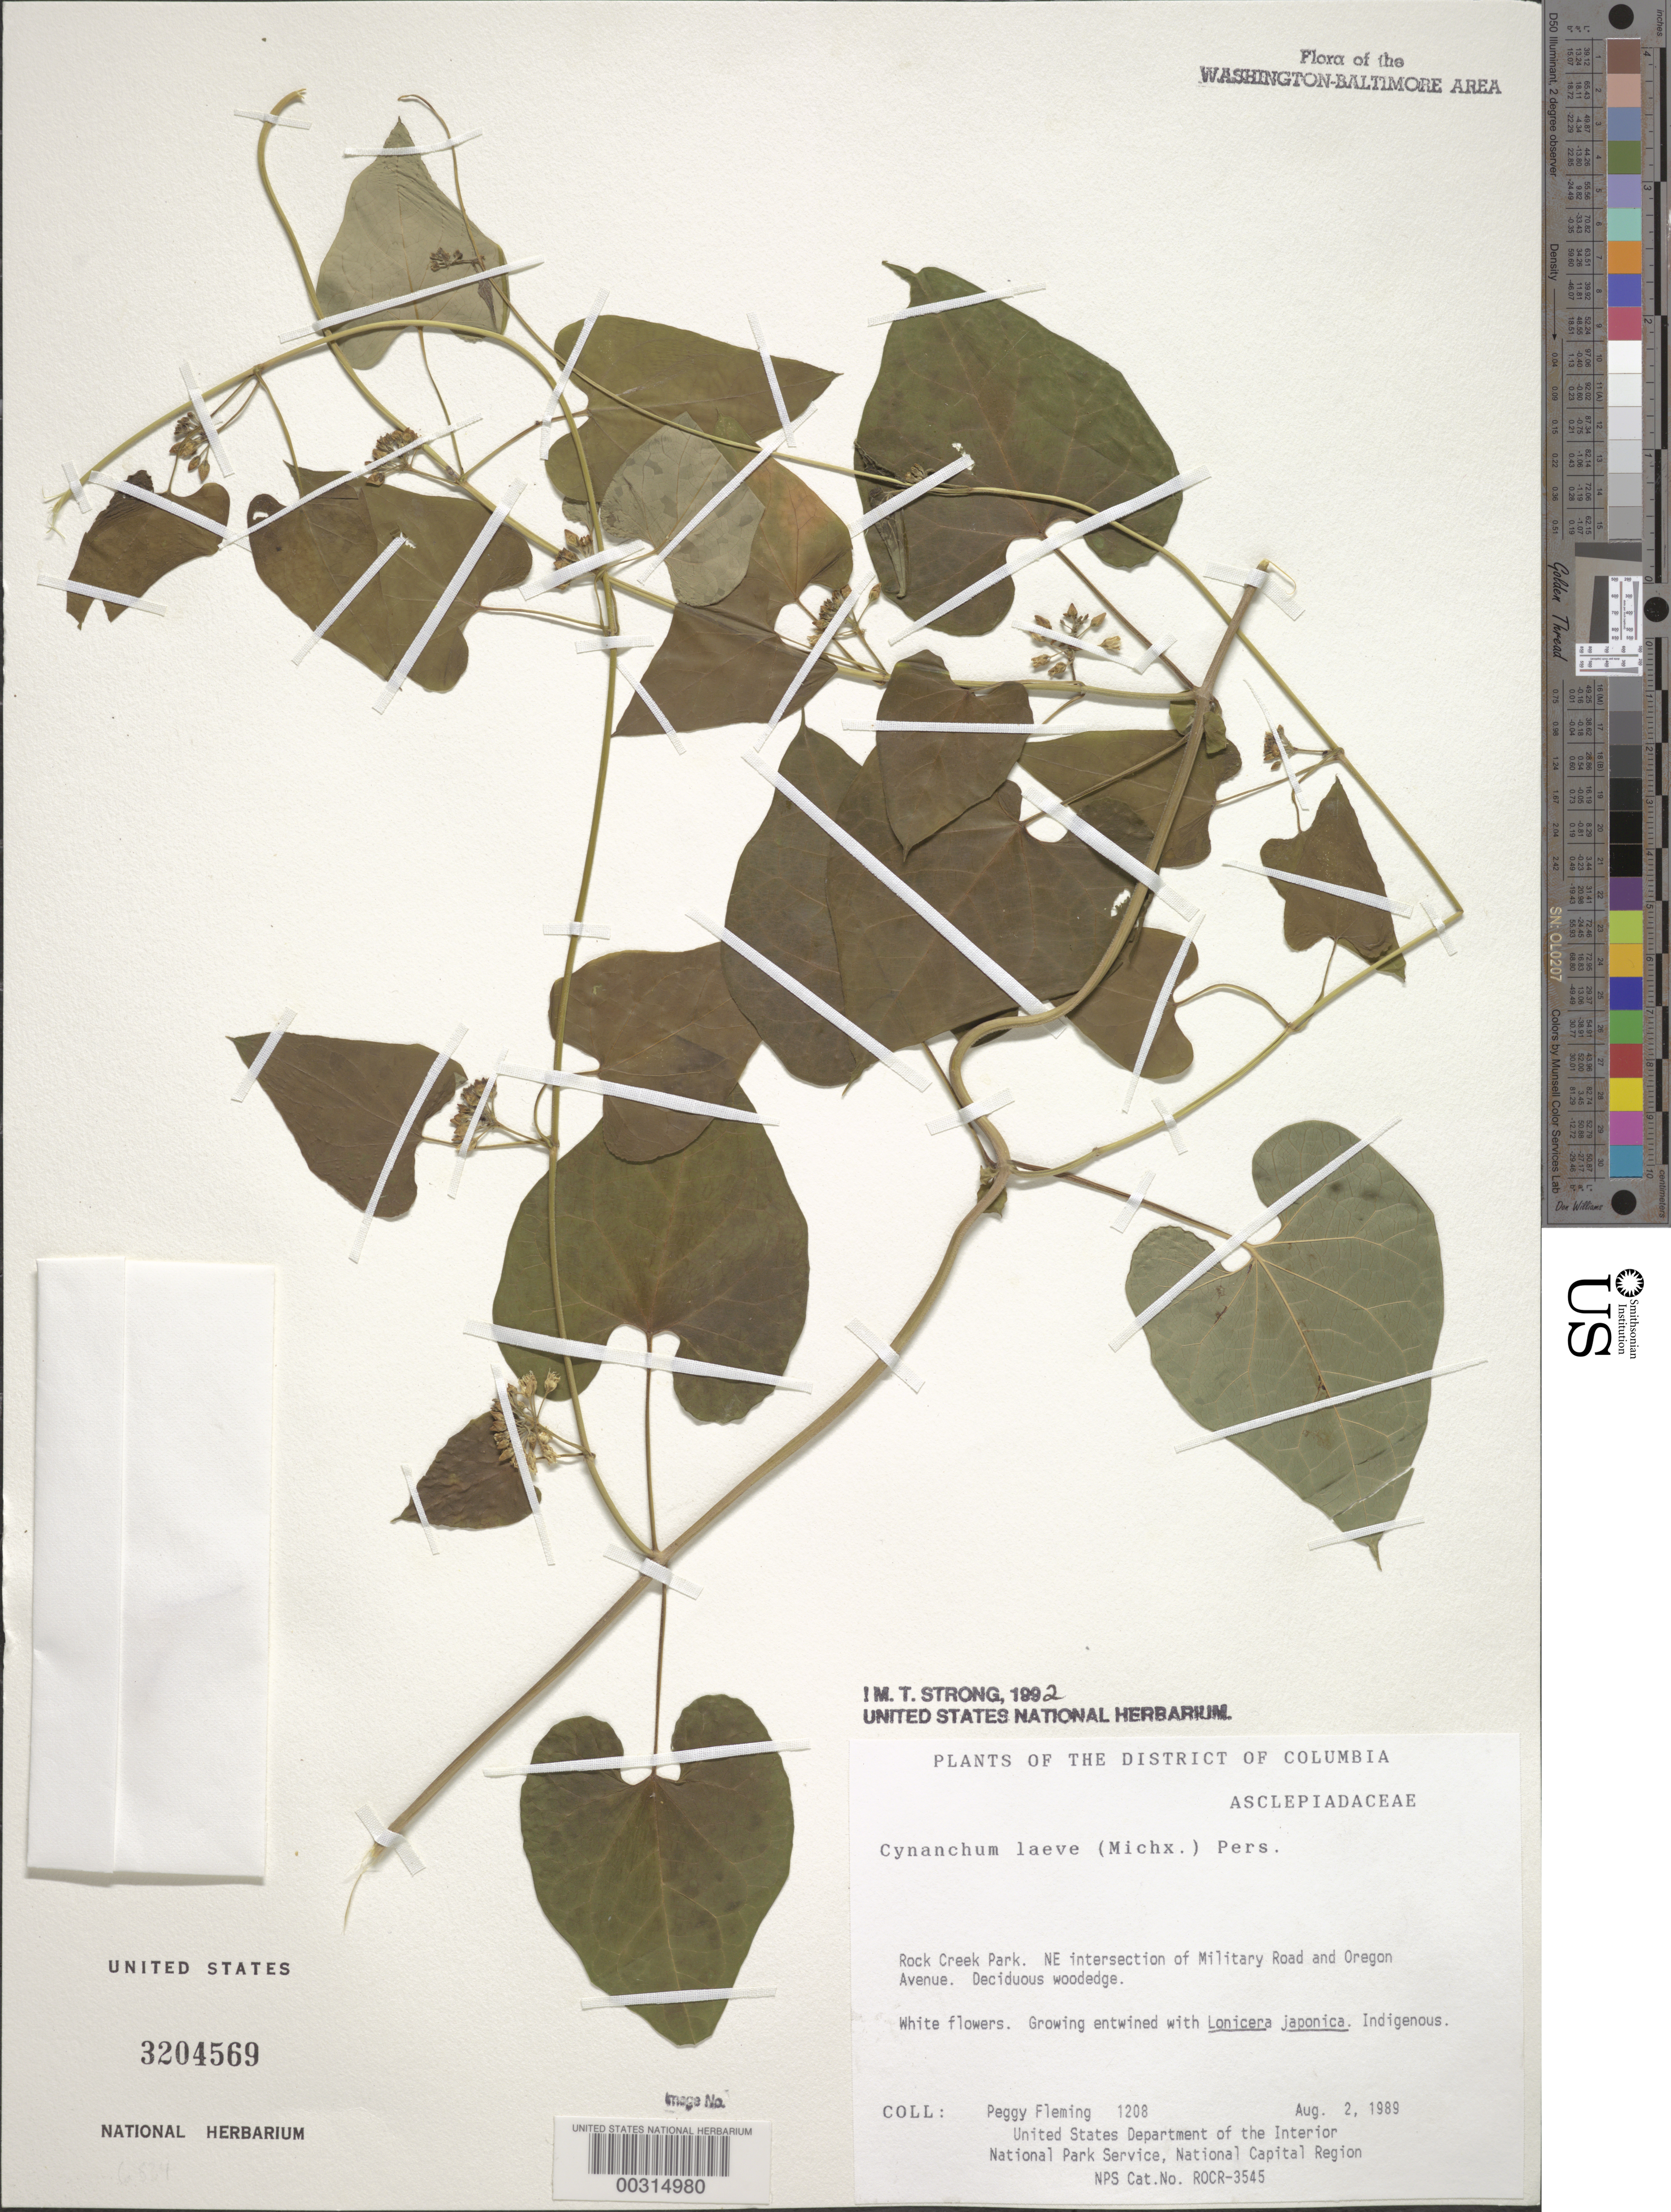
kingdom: Plantae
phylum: Tracheophyta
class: Magnoliopsida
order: Gentianales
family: Apocynaceae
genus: Cynanchum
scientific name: Cynanchum laeve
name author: (Michx.) Pers.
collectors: P. Fleming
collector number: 1208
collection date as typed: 02 Aug 1989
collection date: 1989-08-02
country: United States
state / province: District of Columbia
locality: Rock Creek Park, NE intersection of Military Road and Oregon Ave Rock Creek Park & vicinity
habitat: Deciduous woodedge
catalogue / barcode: US 3204569